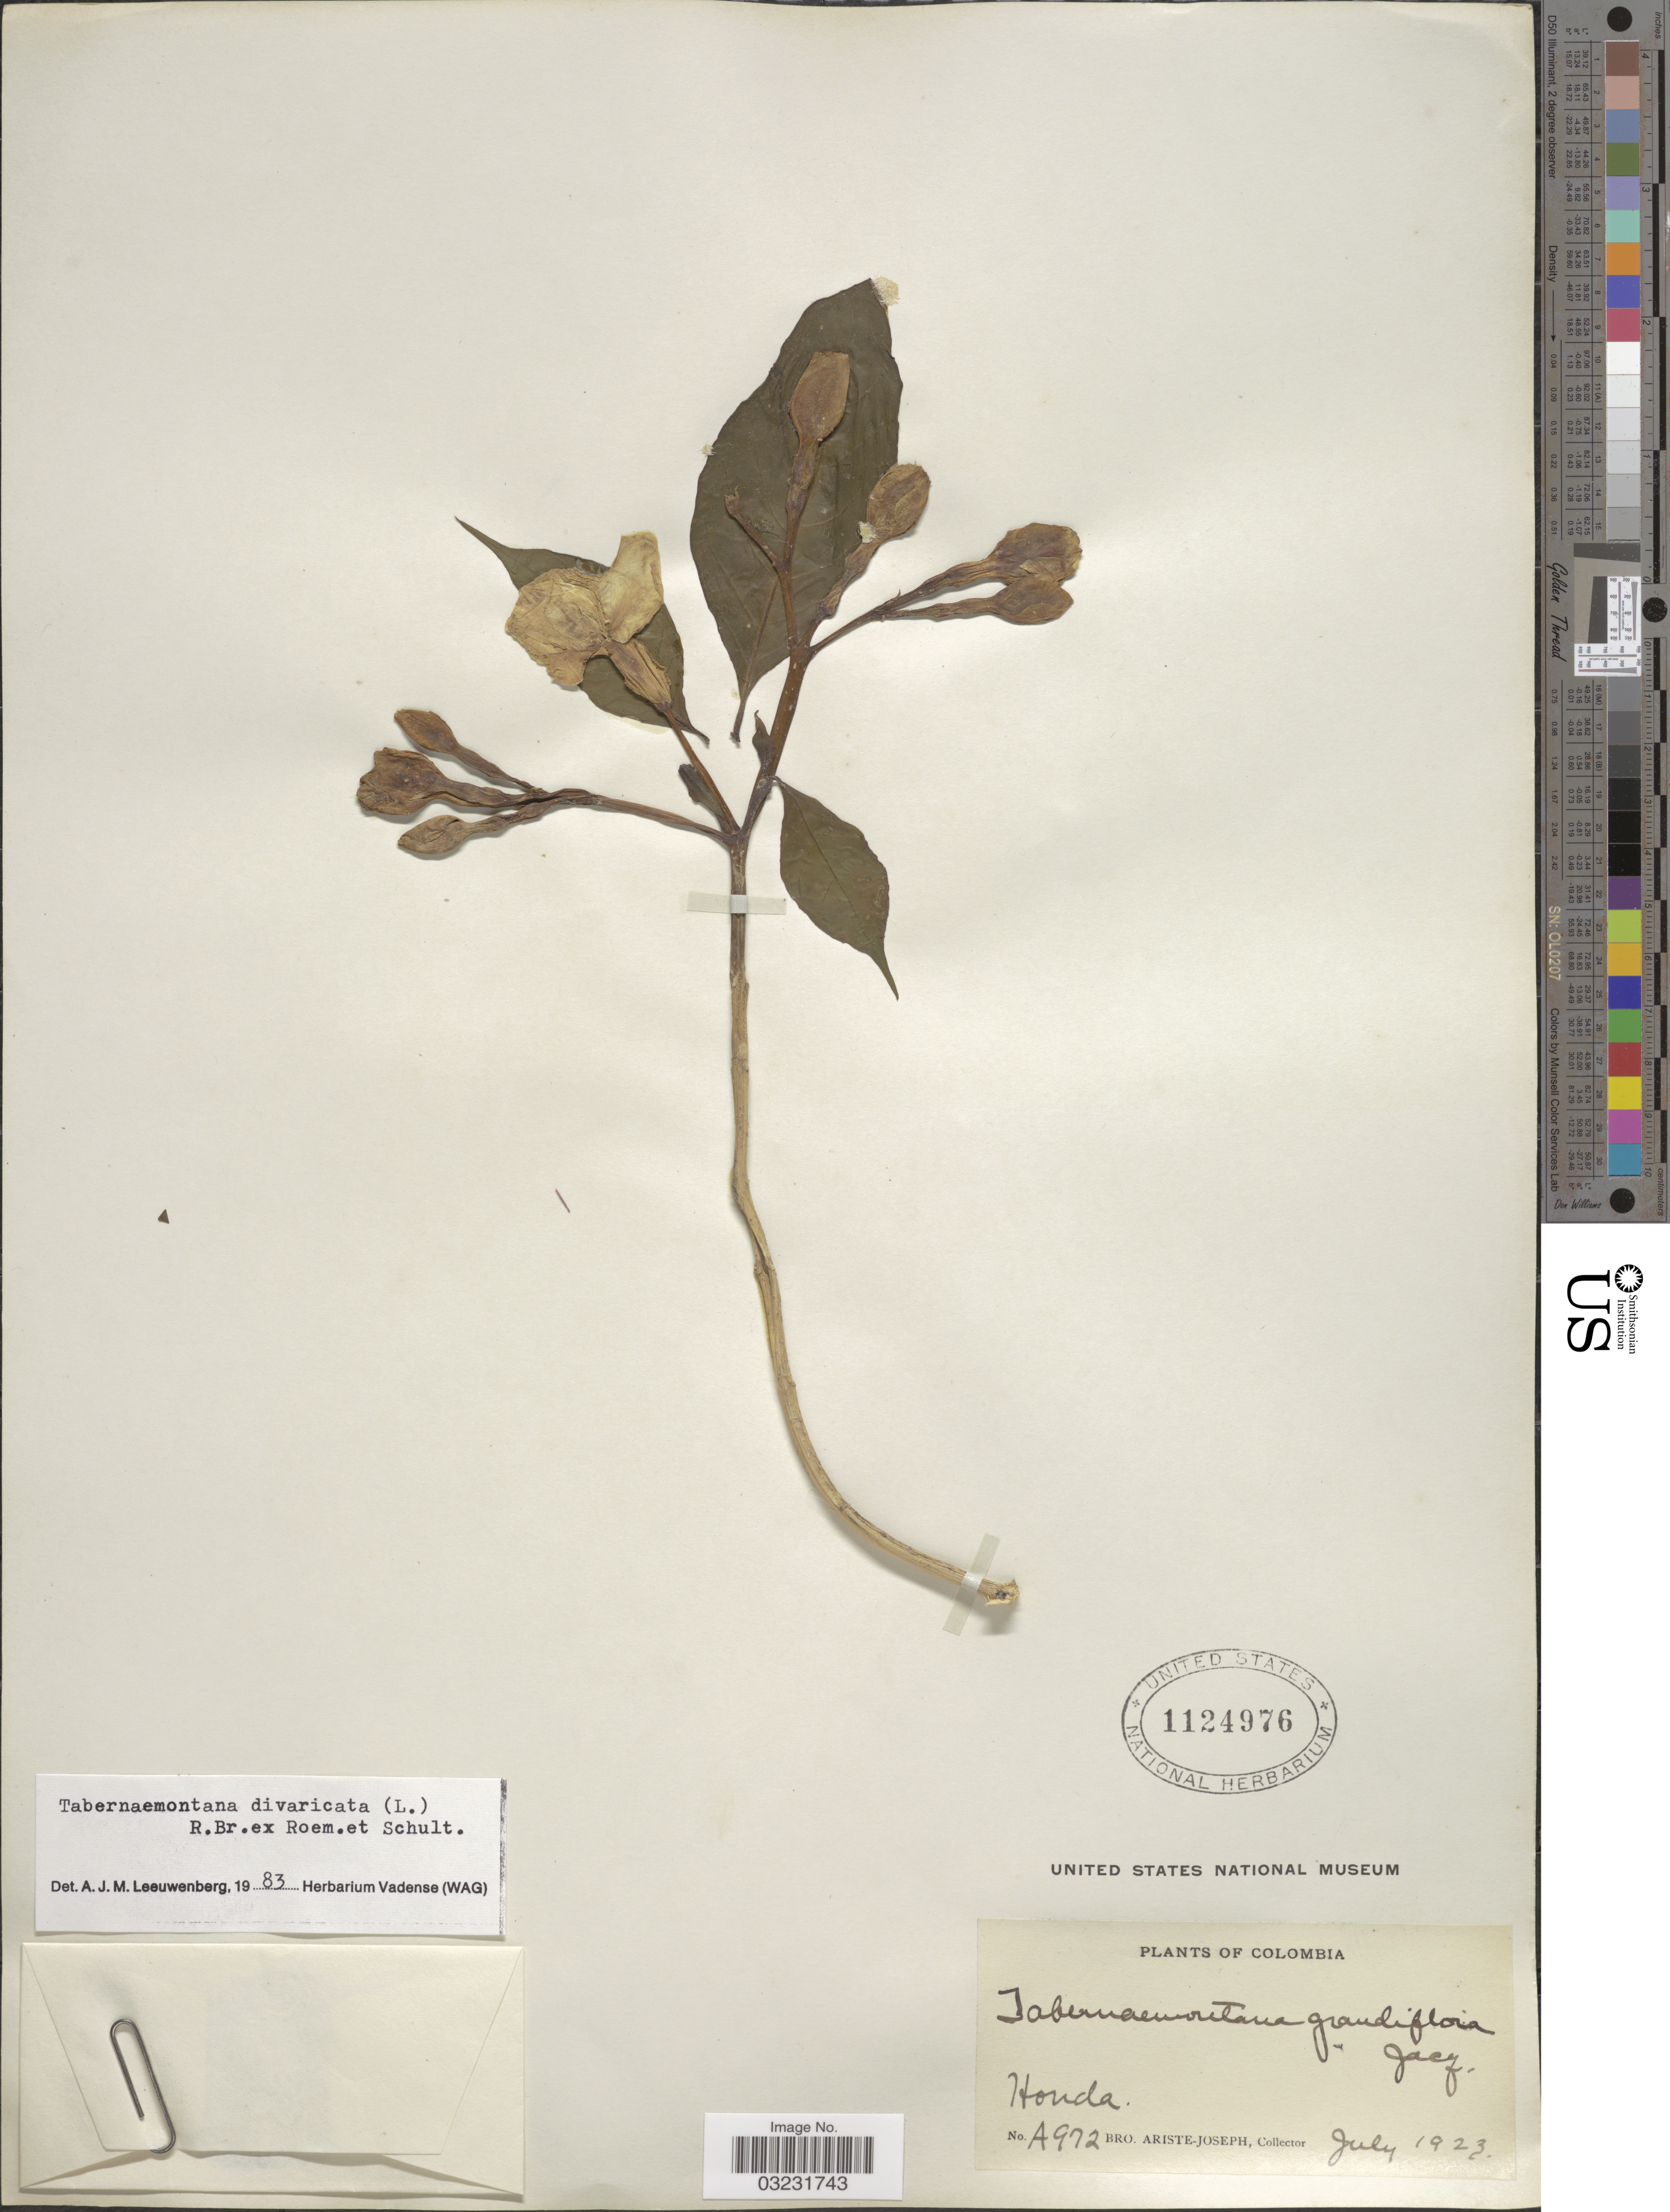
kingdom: Plantae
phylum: Tracheophyta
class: Magnoliopsida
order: Gentianales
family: Apocynaceae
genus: Tabernaemontana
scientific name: Tabernaemontana divaricata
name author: (L.) R. Br. ex Roem. & Schult.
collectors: Bro. Ariste-Joseph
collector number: A 972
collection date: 1923-07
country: Colombia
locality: Honda.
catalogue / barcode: US 1124976